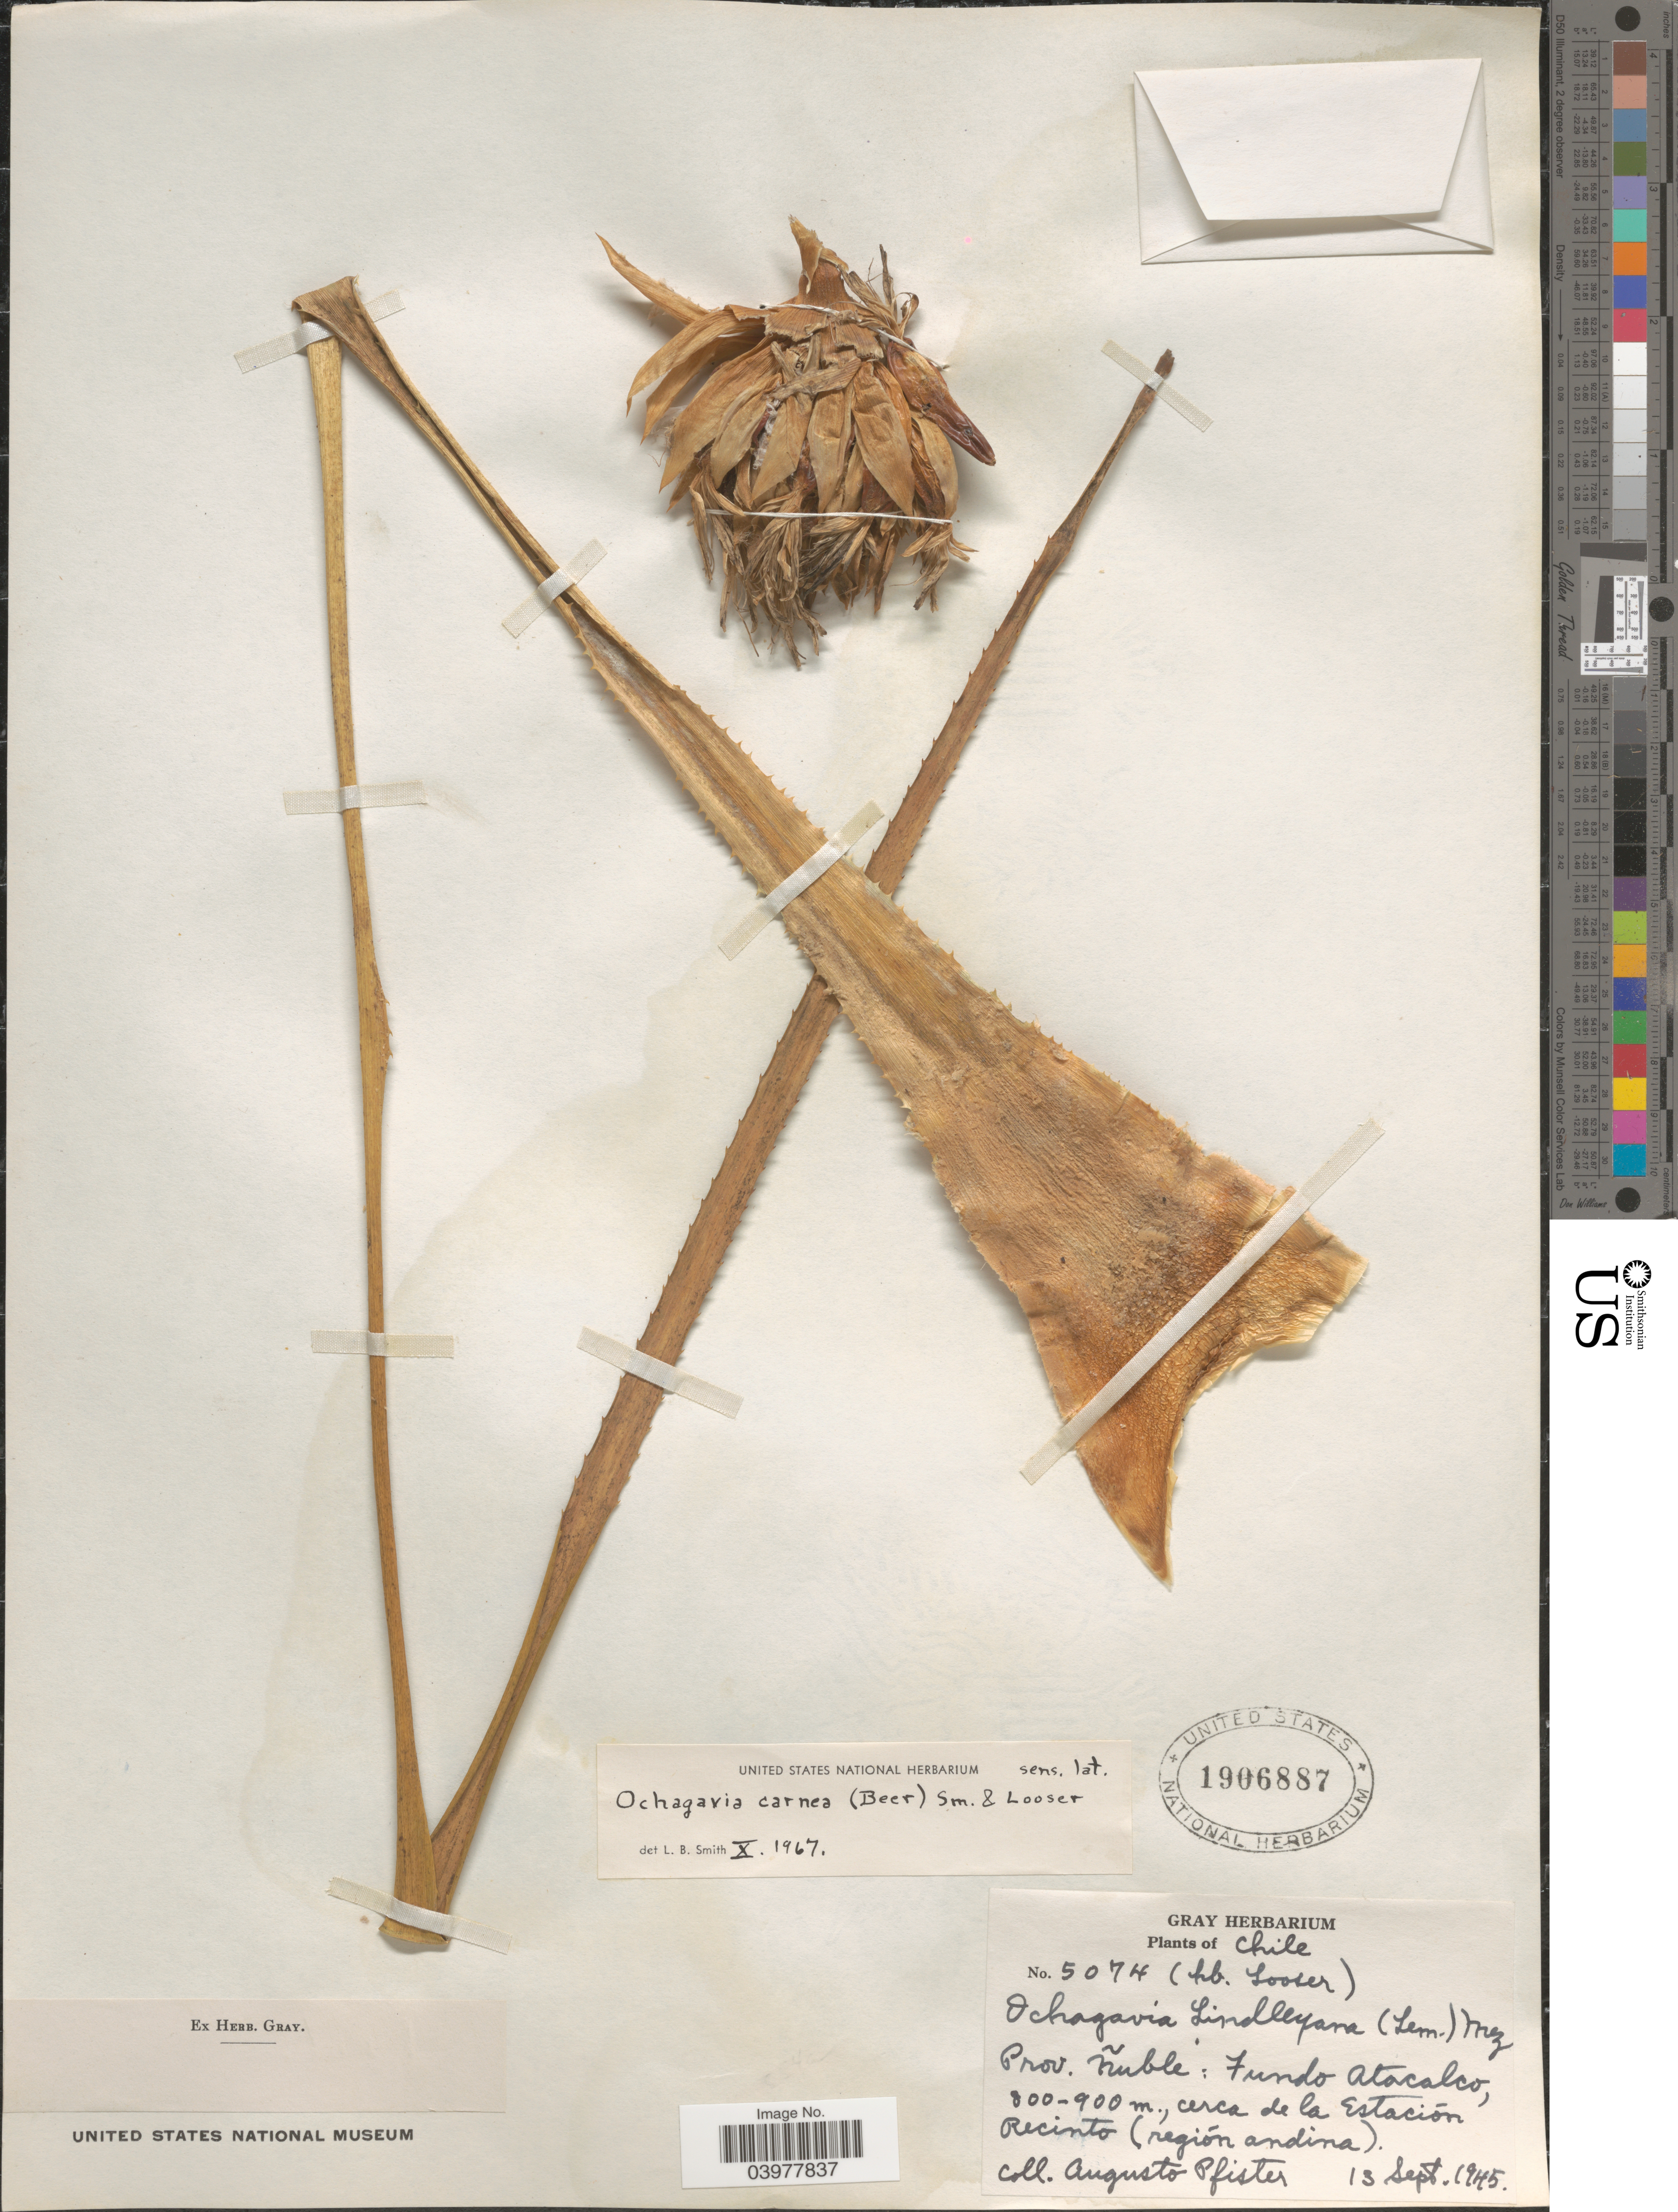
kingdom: Plantae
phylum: Tracheophyta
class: Liliopsida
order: Poales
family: Bromeliaceae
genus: Ochagavia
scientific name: Ochagavia carnea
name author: (Beer) L.B. Sm. & Looser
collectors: A. Pfister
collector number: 5074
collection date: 1945-09-13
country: Chile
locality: Prov. Ñuble: Fundo Atacalco, cerca de la Estación Recinto (región andina).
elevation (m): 800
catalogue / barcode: US 1906887